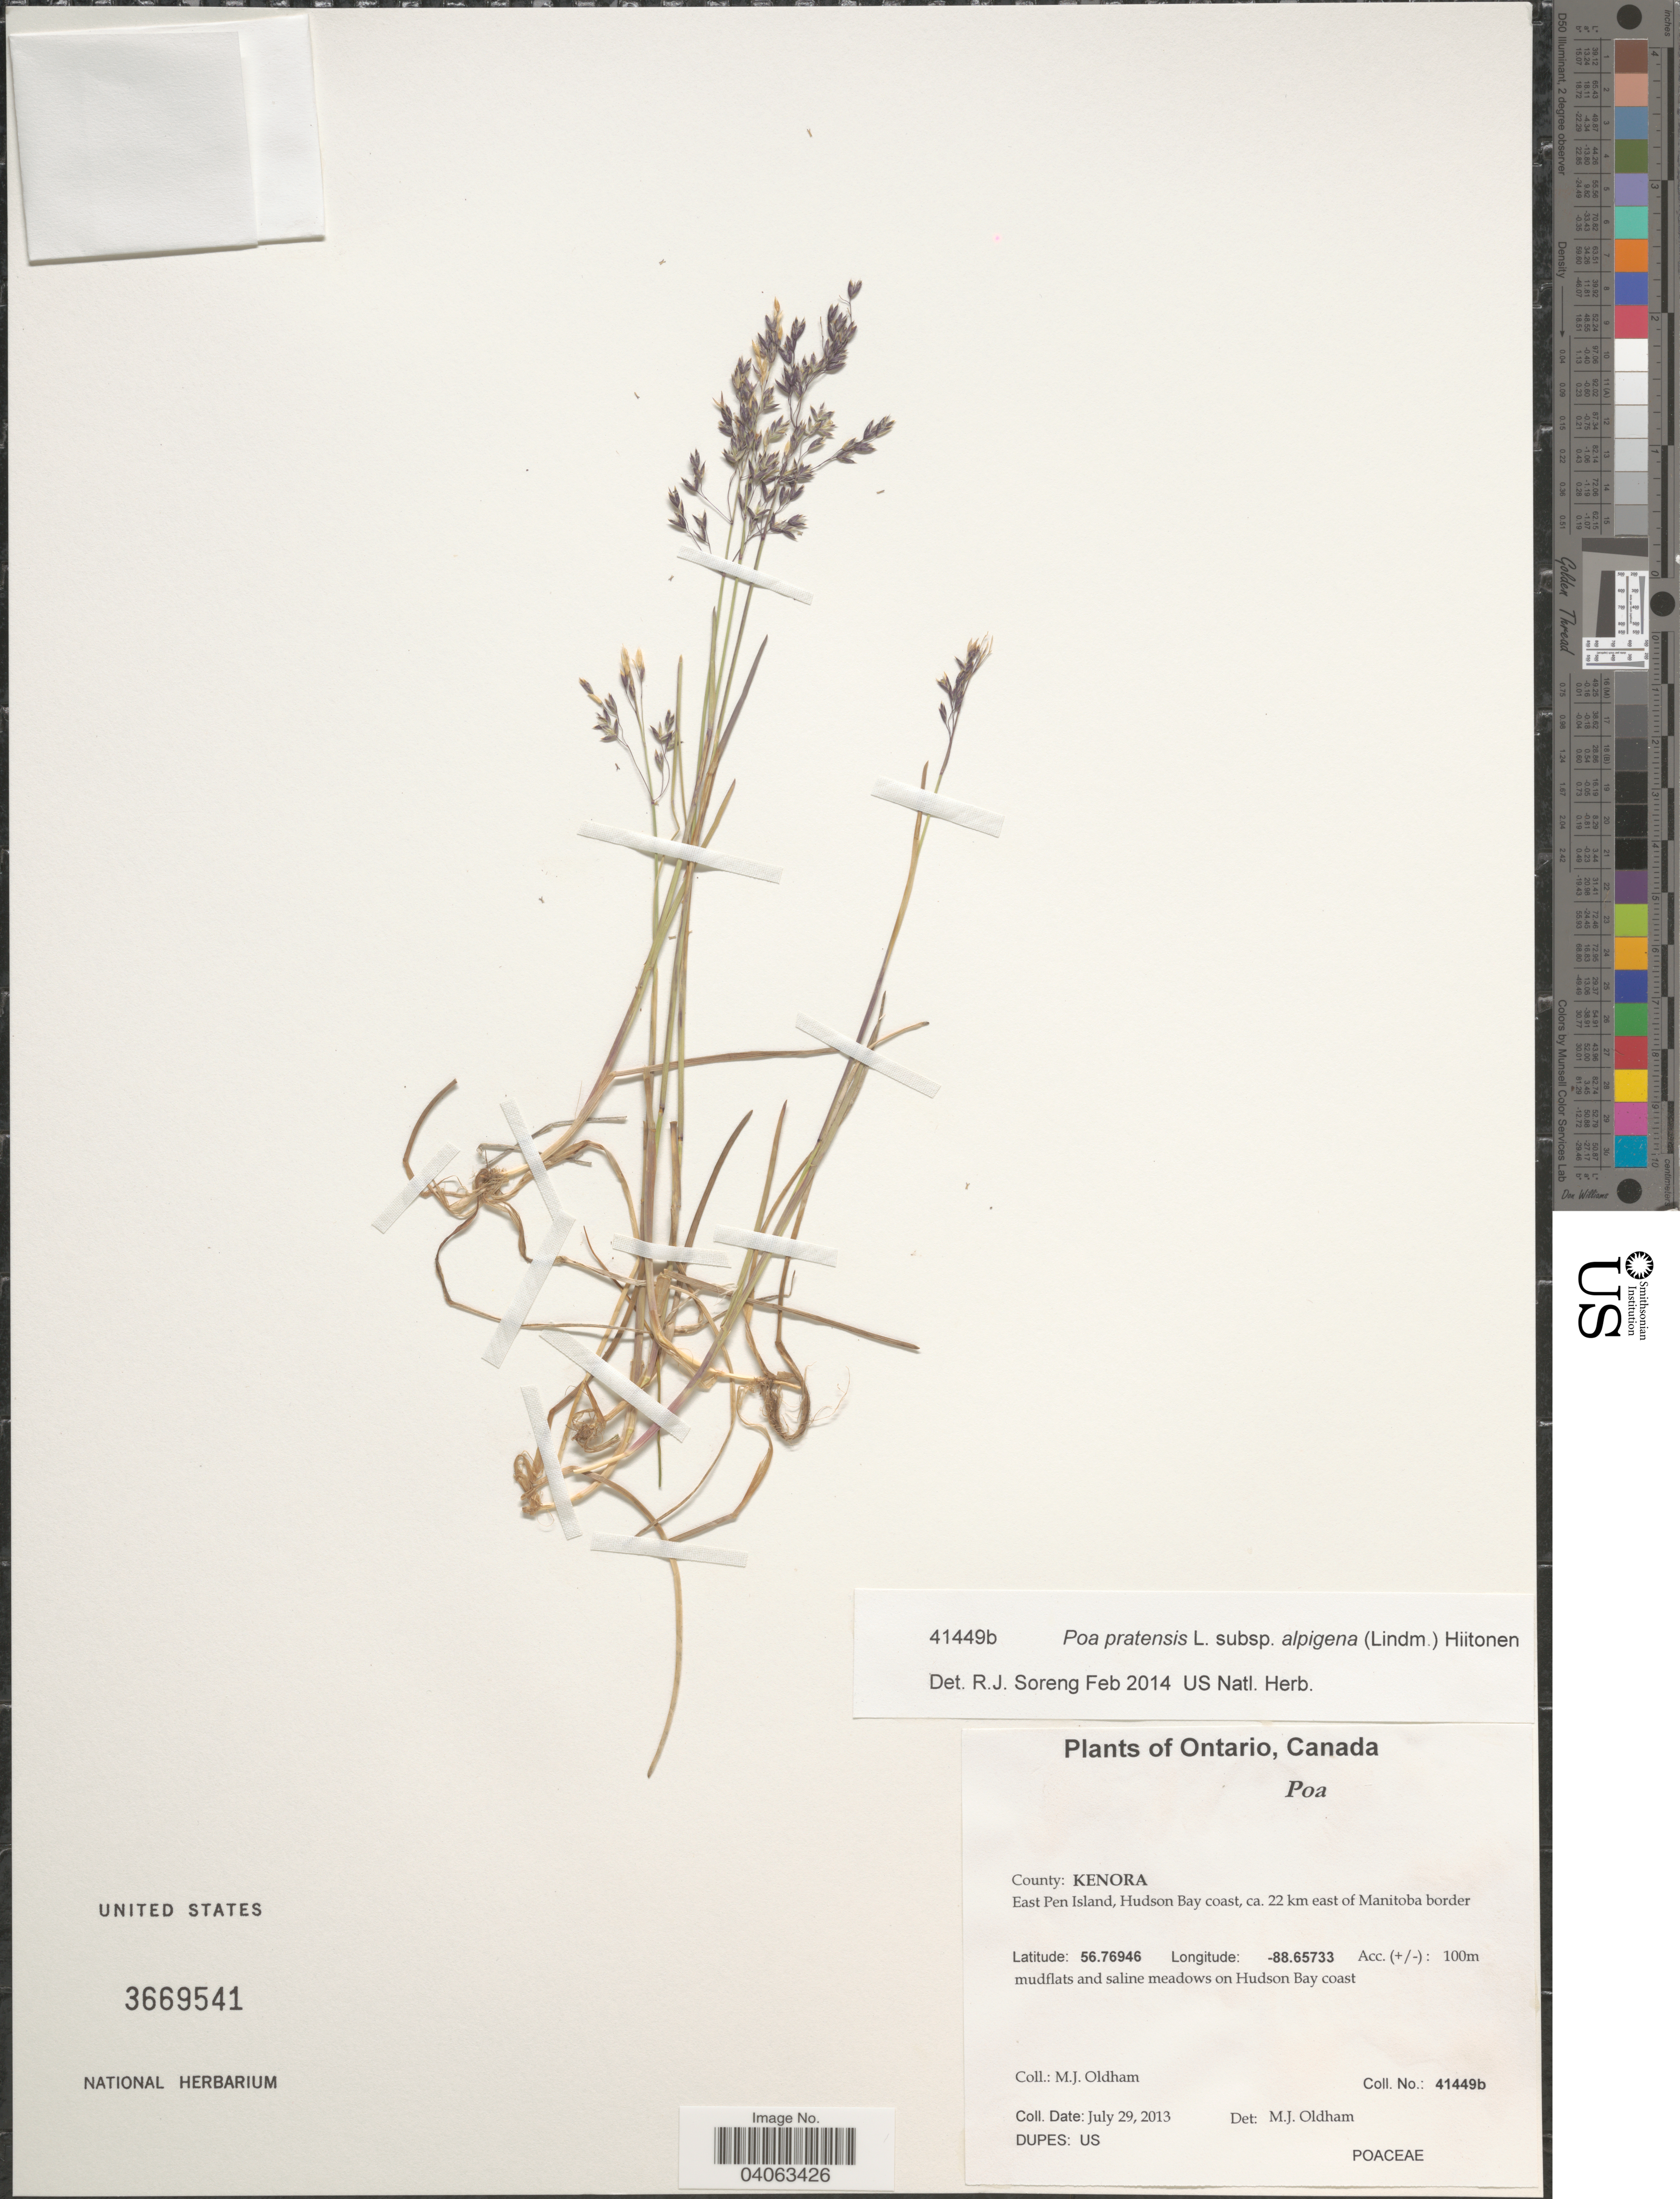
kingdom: Plantae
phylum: Tracheophyta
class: Liliopsida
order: Poales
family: Poaceae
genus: Poa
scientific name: Poa pratensis subsp. alpigena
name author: (Lindm.) Hiitonen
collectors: M. Oldham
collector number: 41449b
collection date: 2013-07-29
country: Canada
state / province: Ontario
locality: County: Kenora. East Pen Island, Hudson Bay coast, ca. 22 km east of Manitoba border. Mudflats and saline meadows on Hudson Bay coast.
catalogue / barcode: US 3669541